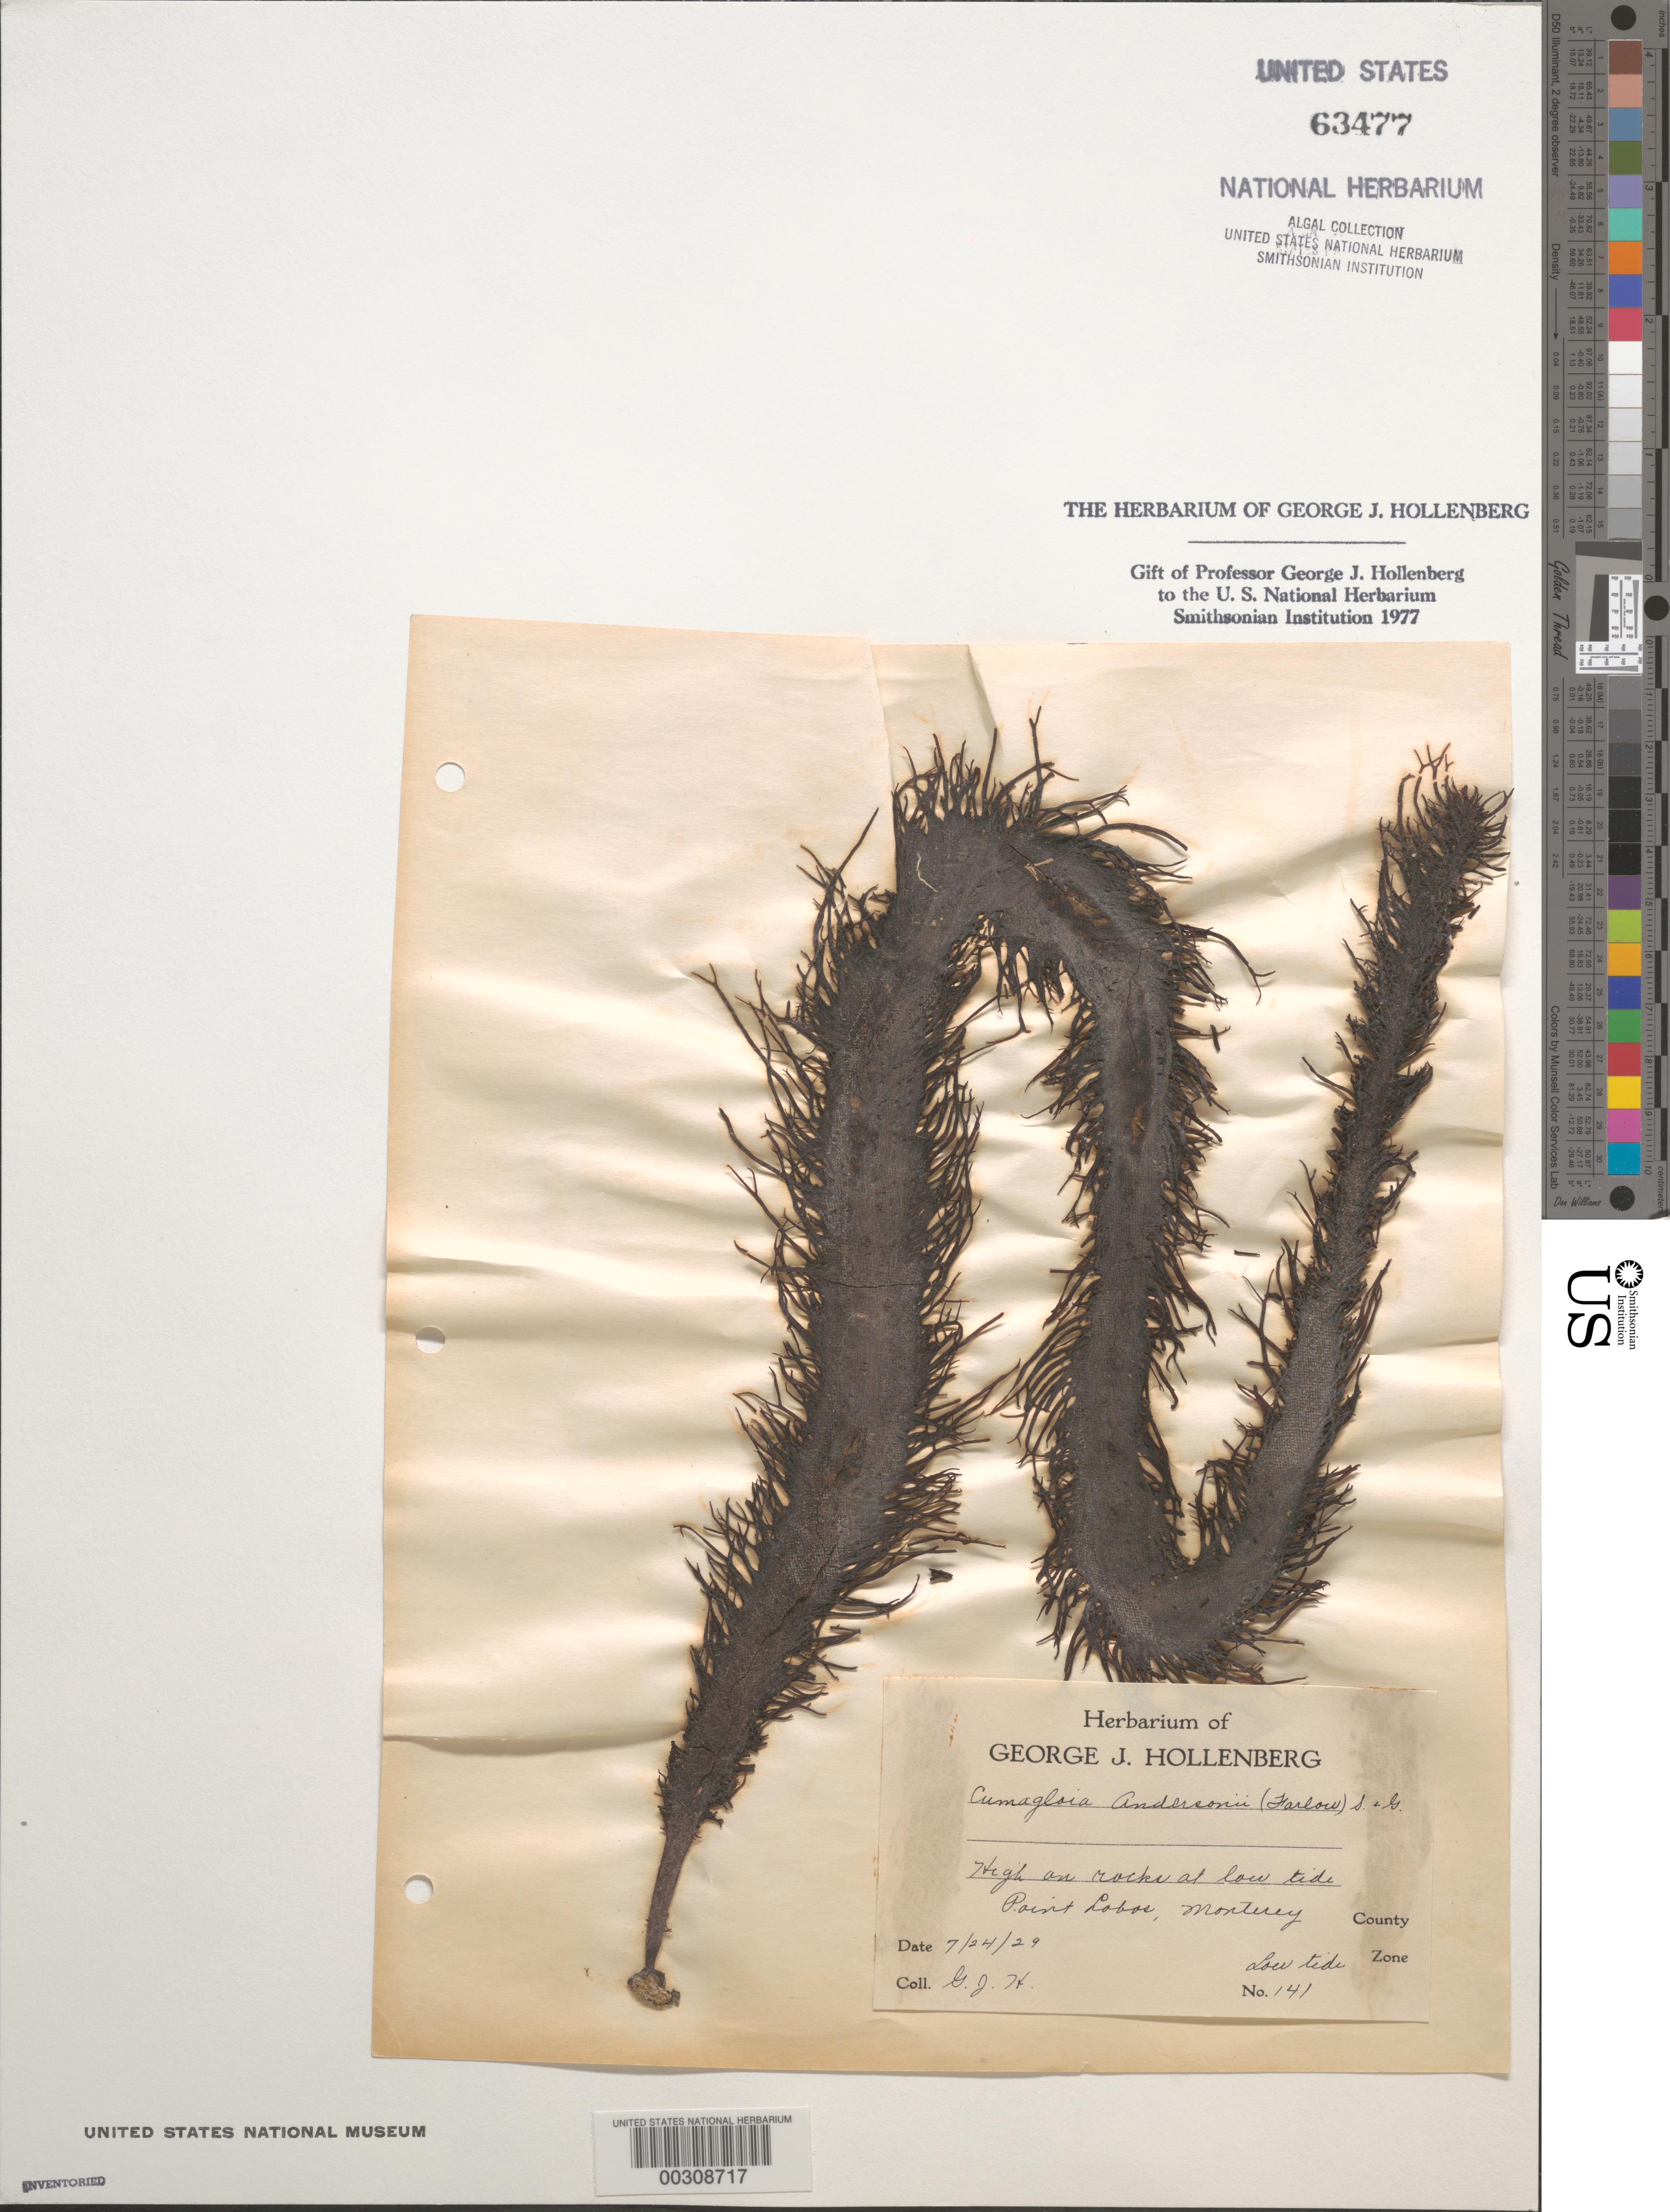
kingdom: Plantae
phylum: Rhodophyta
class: Florideophyceae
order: Nemaliales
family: Liagoraceae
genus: Cumagloia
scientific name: Cumagloia andersonii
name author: (Farl.) Setch. & N.L. Gardner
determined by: Hollenberg, George J.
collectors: G. Hollenberg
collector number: GJH 141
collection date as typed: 24 Jul 1929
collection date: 1929-07-24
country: United States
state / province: California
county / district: Monterey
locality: Point Lobos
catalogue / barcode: US 63477